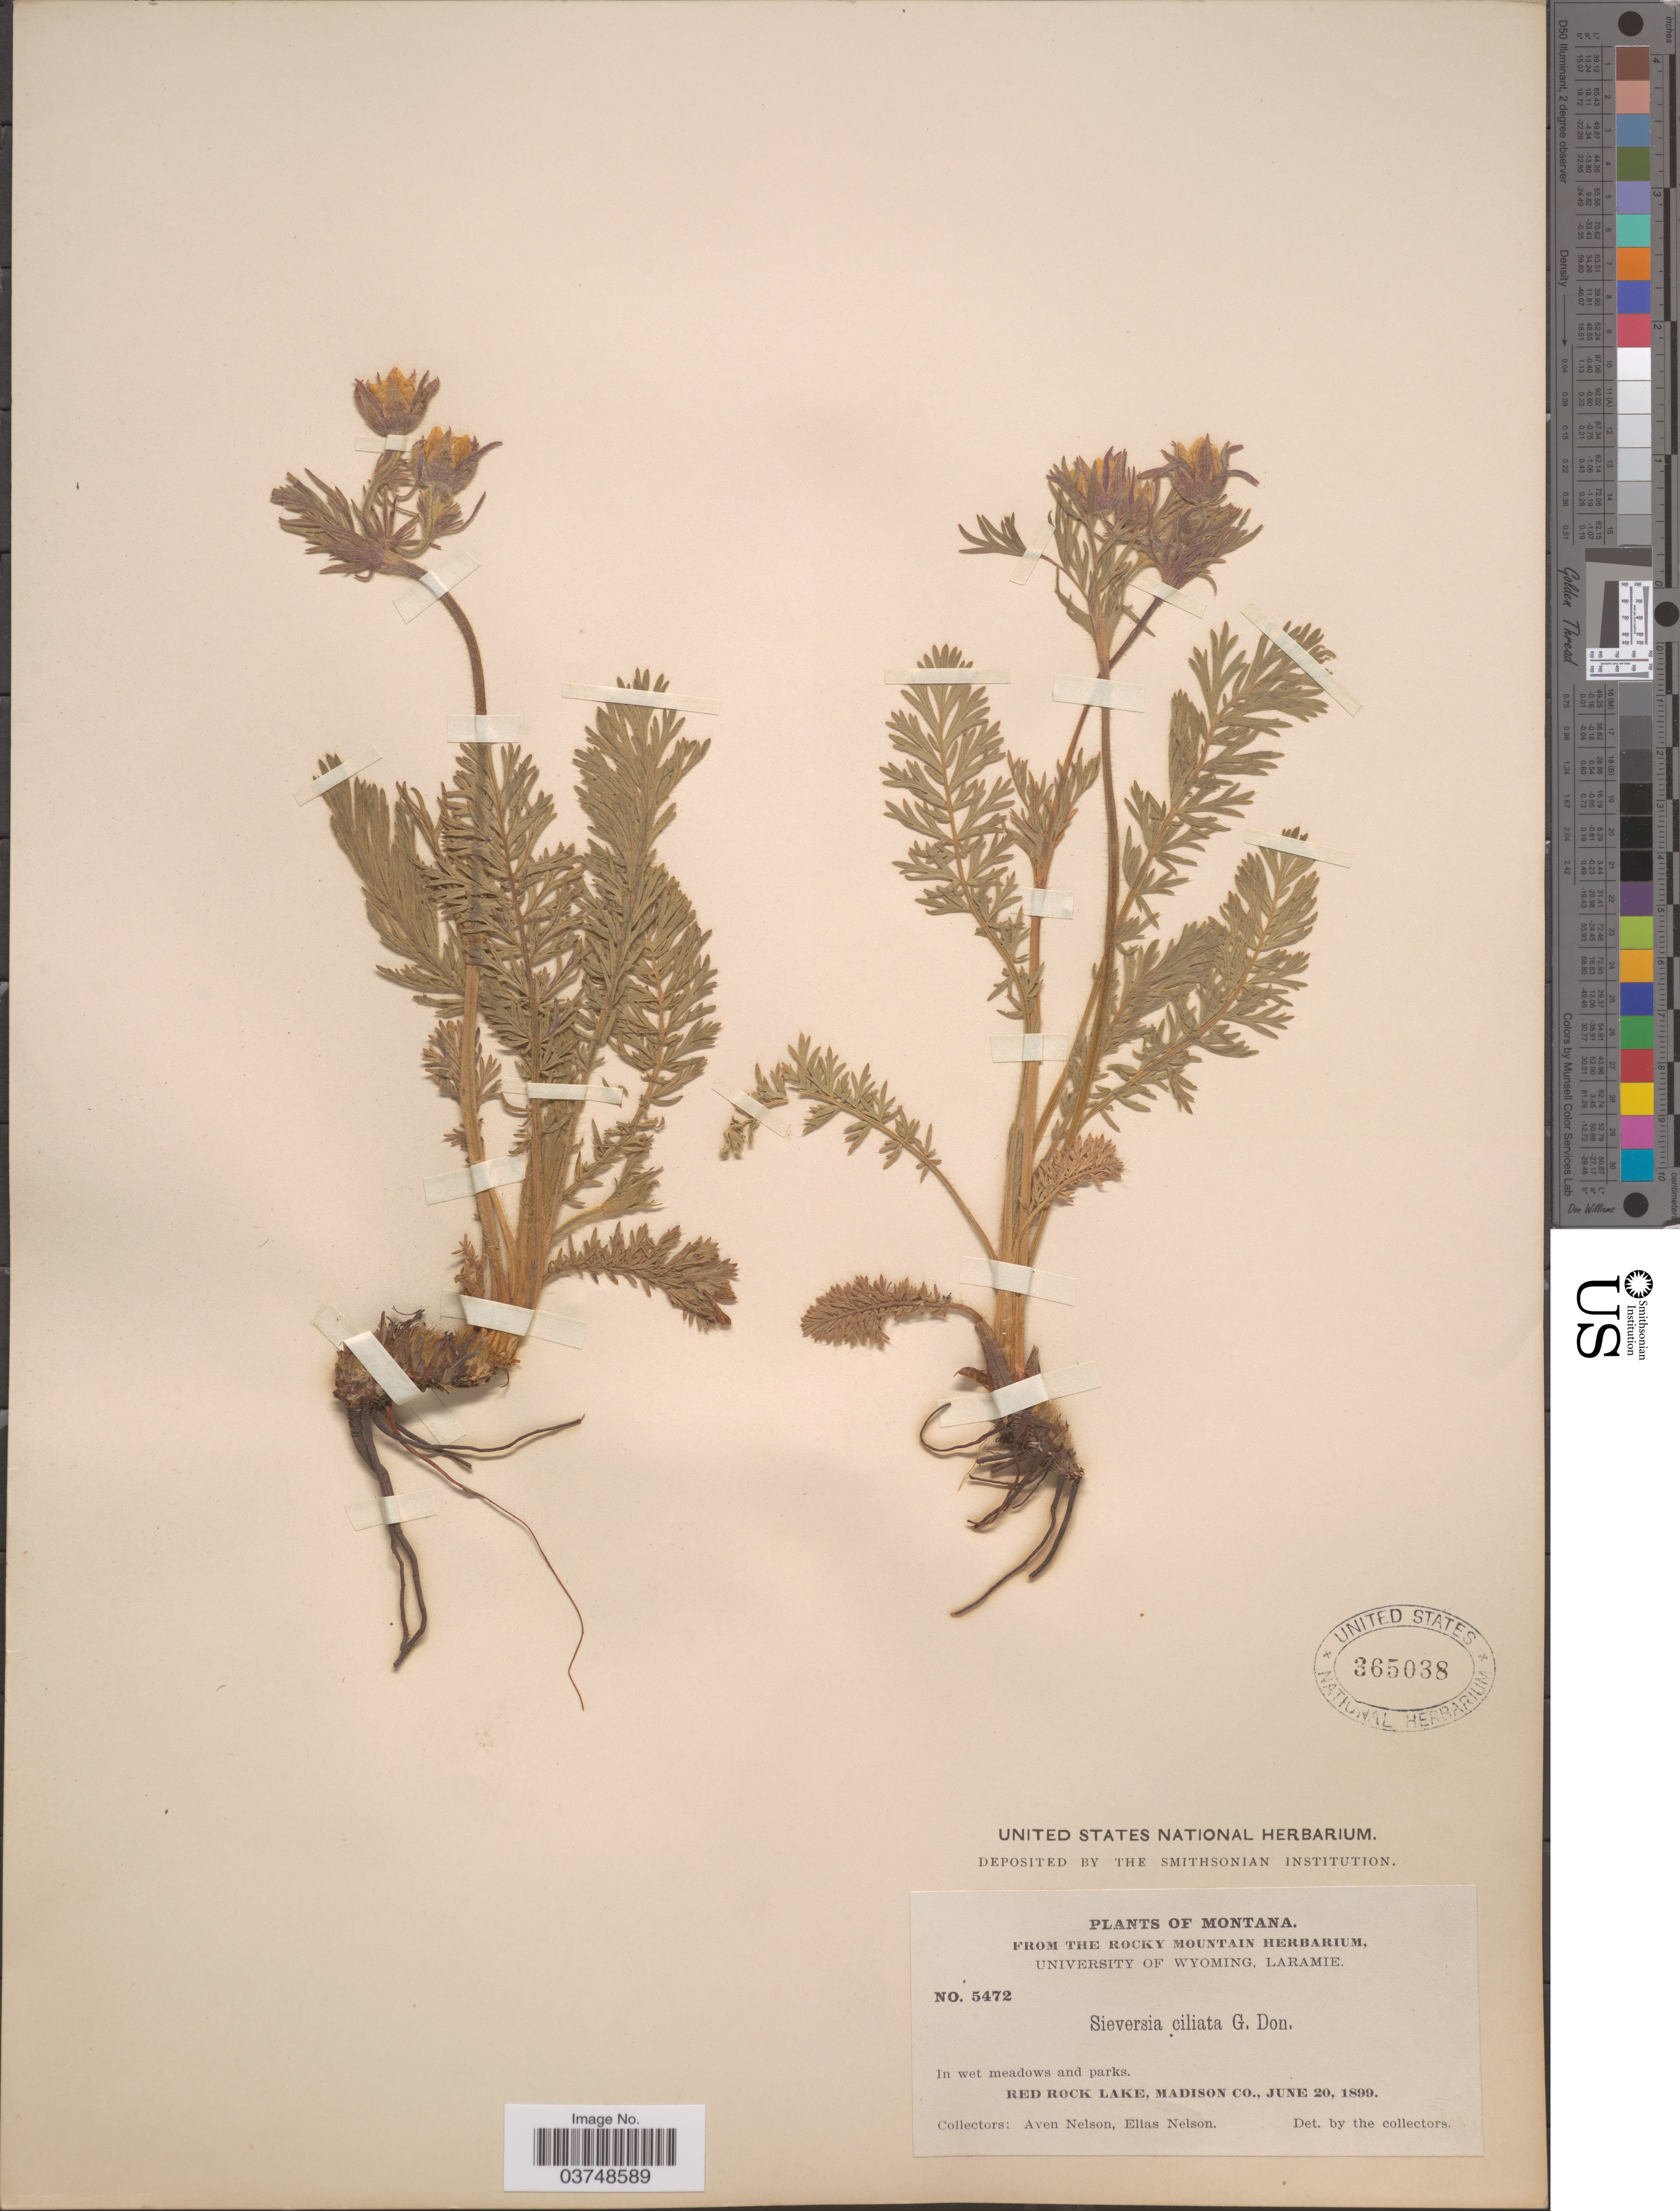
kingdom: Plantae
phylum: Tracheophyta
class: Magnoliopsida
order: Rosales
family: Rosaceae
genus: Geum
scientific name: Geum triflorum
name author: Pursh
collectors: A. Nelson & E. Nelson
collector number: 5472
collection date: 1899-06-20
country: United States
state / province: Montana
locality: Red Rock Lake, Madison Co.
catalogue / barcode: US 365038